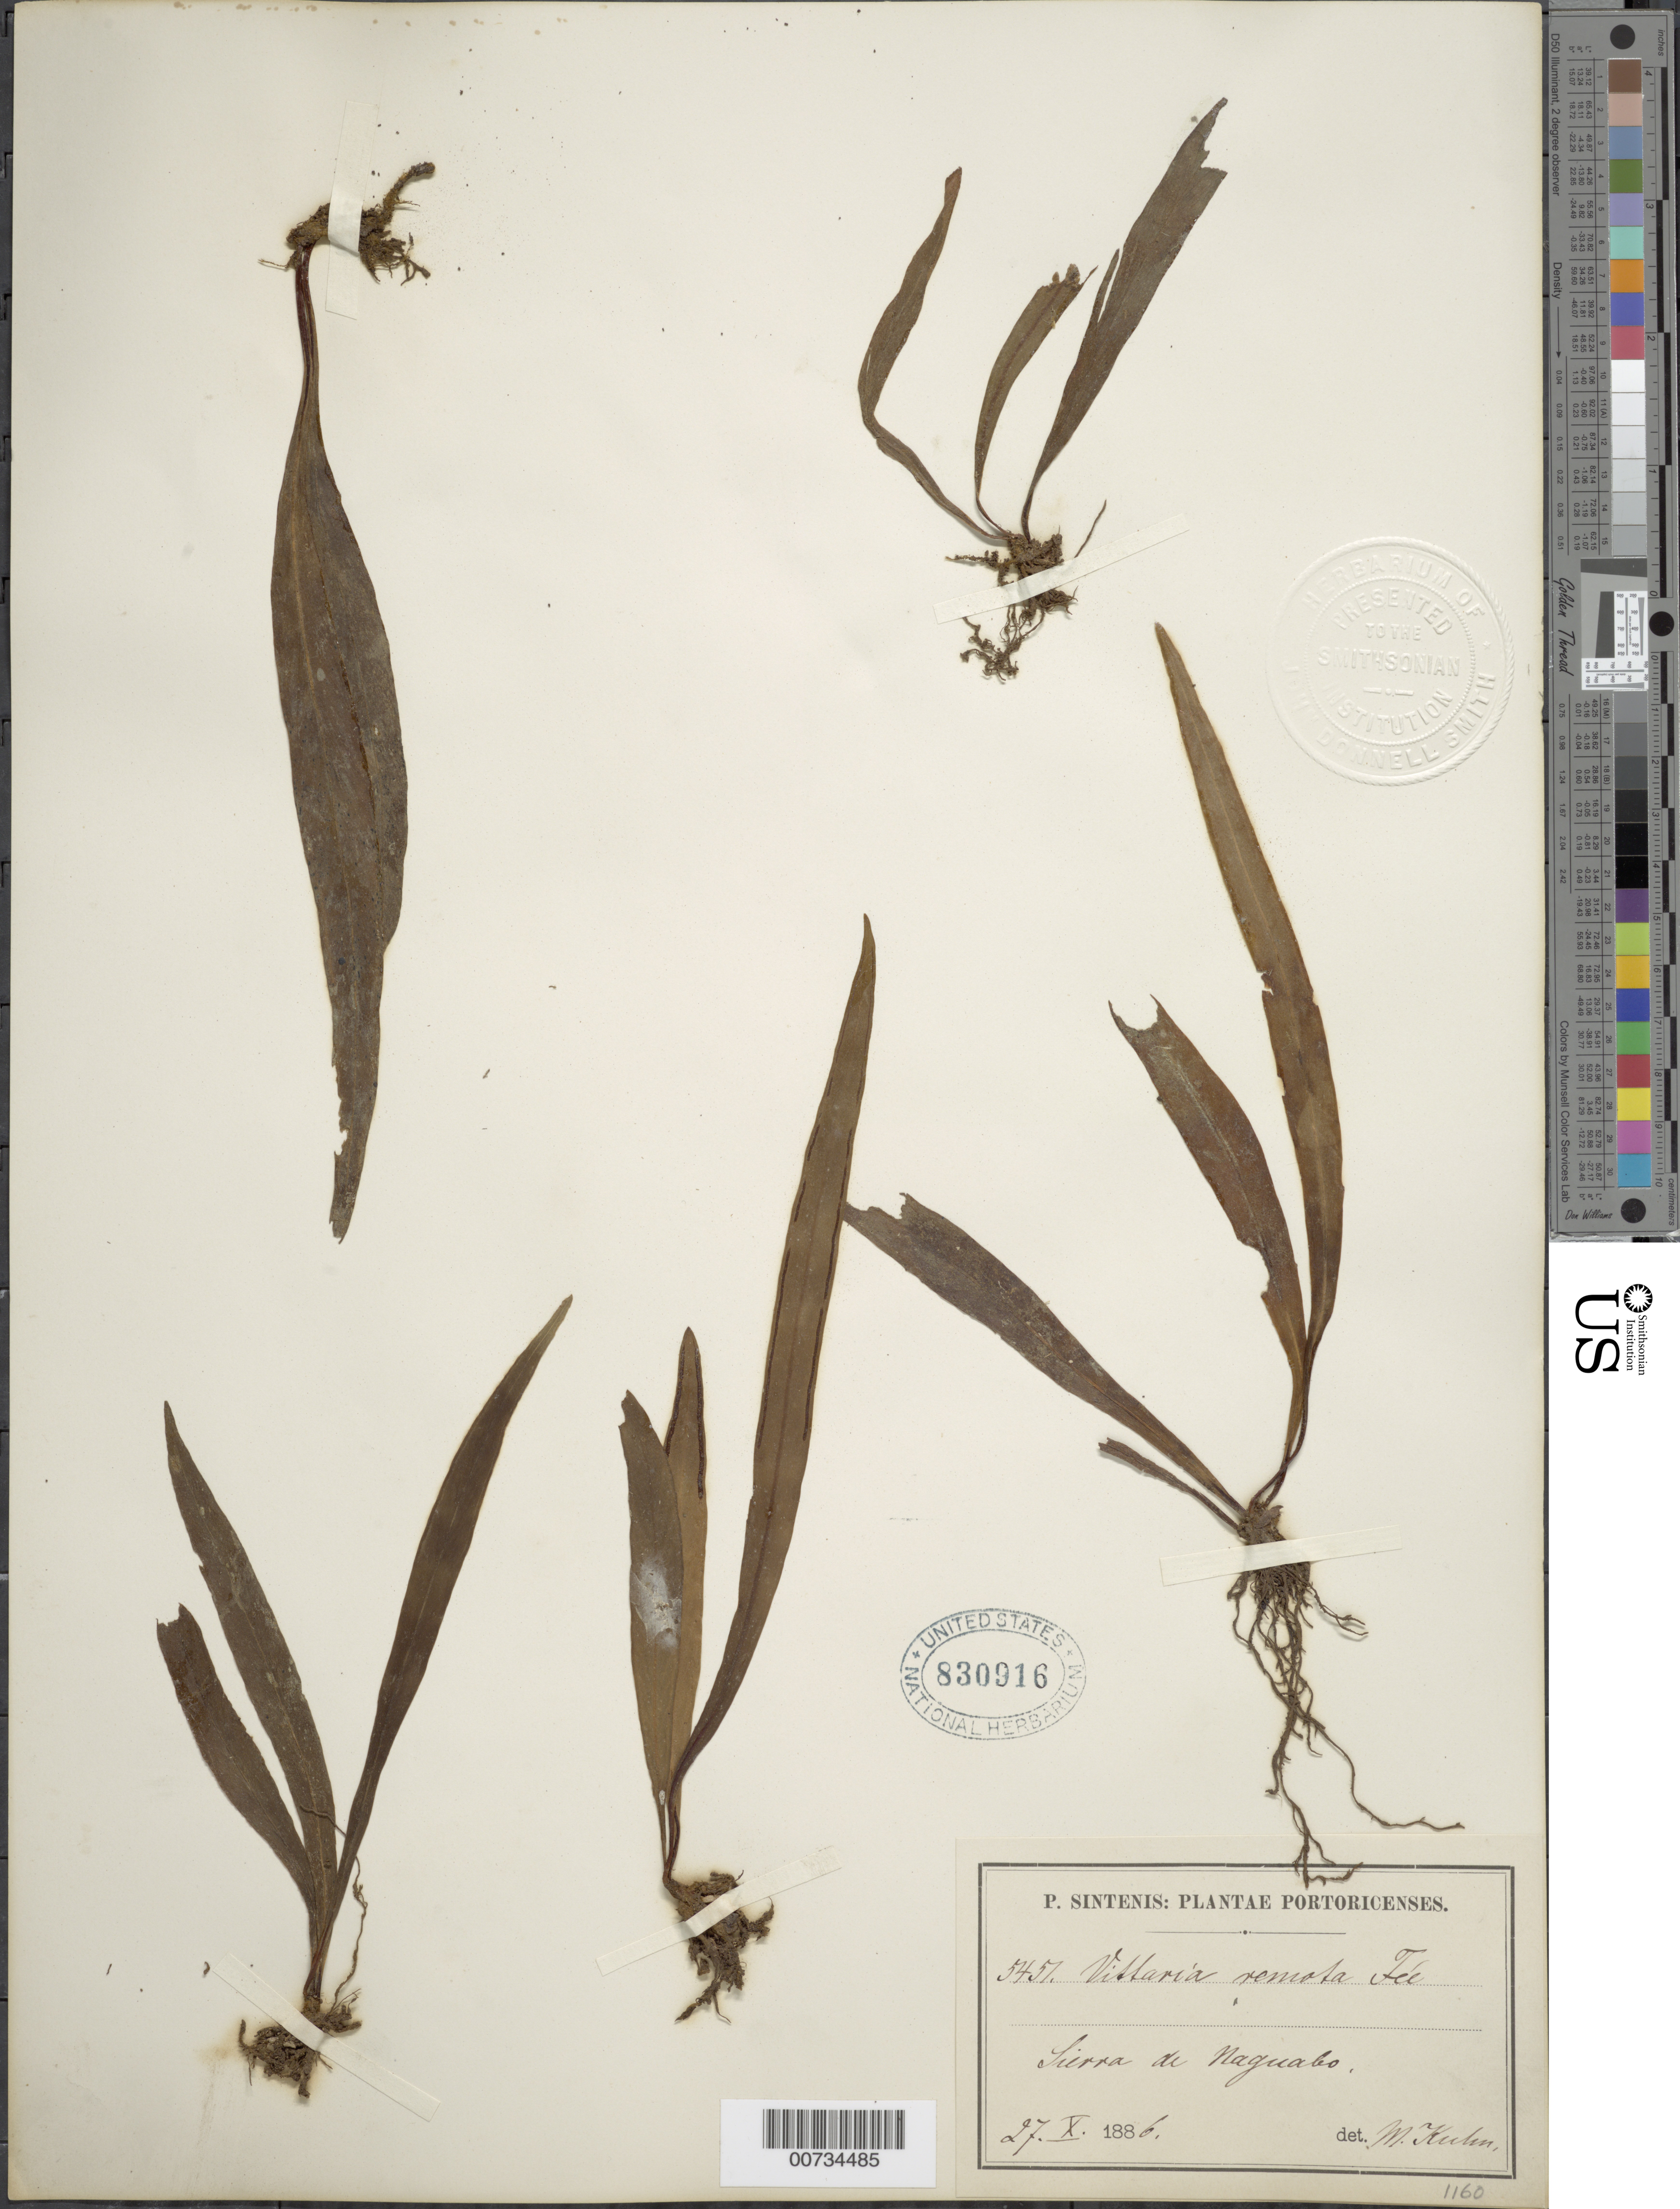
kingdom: Plantae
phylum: Tracheophyta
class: Polypodiopsida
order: Polypodiales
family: Pteridaceae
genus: Radiovittaria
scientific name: Radiovittaria remota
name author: (Fée) E.H. Crane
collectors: P. Sintenis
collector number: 5451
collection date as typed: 27 Oct 1886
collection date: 1886-10-27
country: Puerto Rico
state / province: Naguabo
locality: Sierra de Naguabo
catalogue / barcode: US 830916